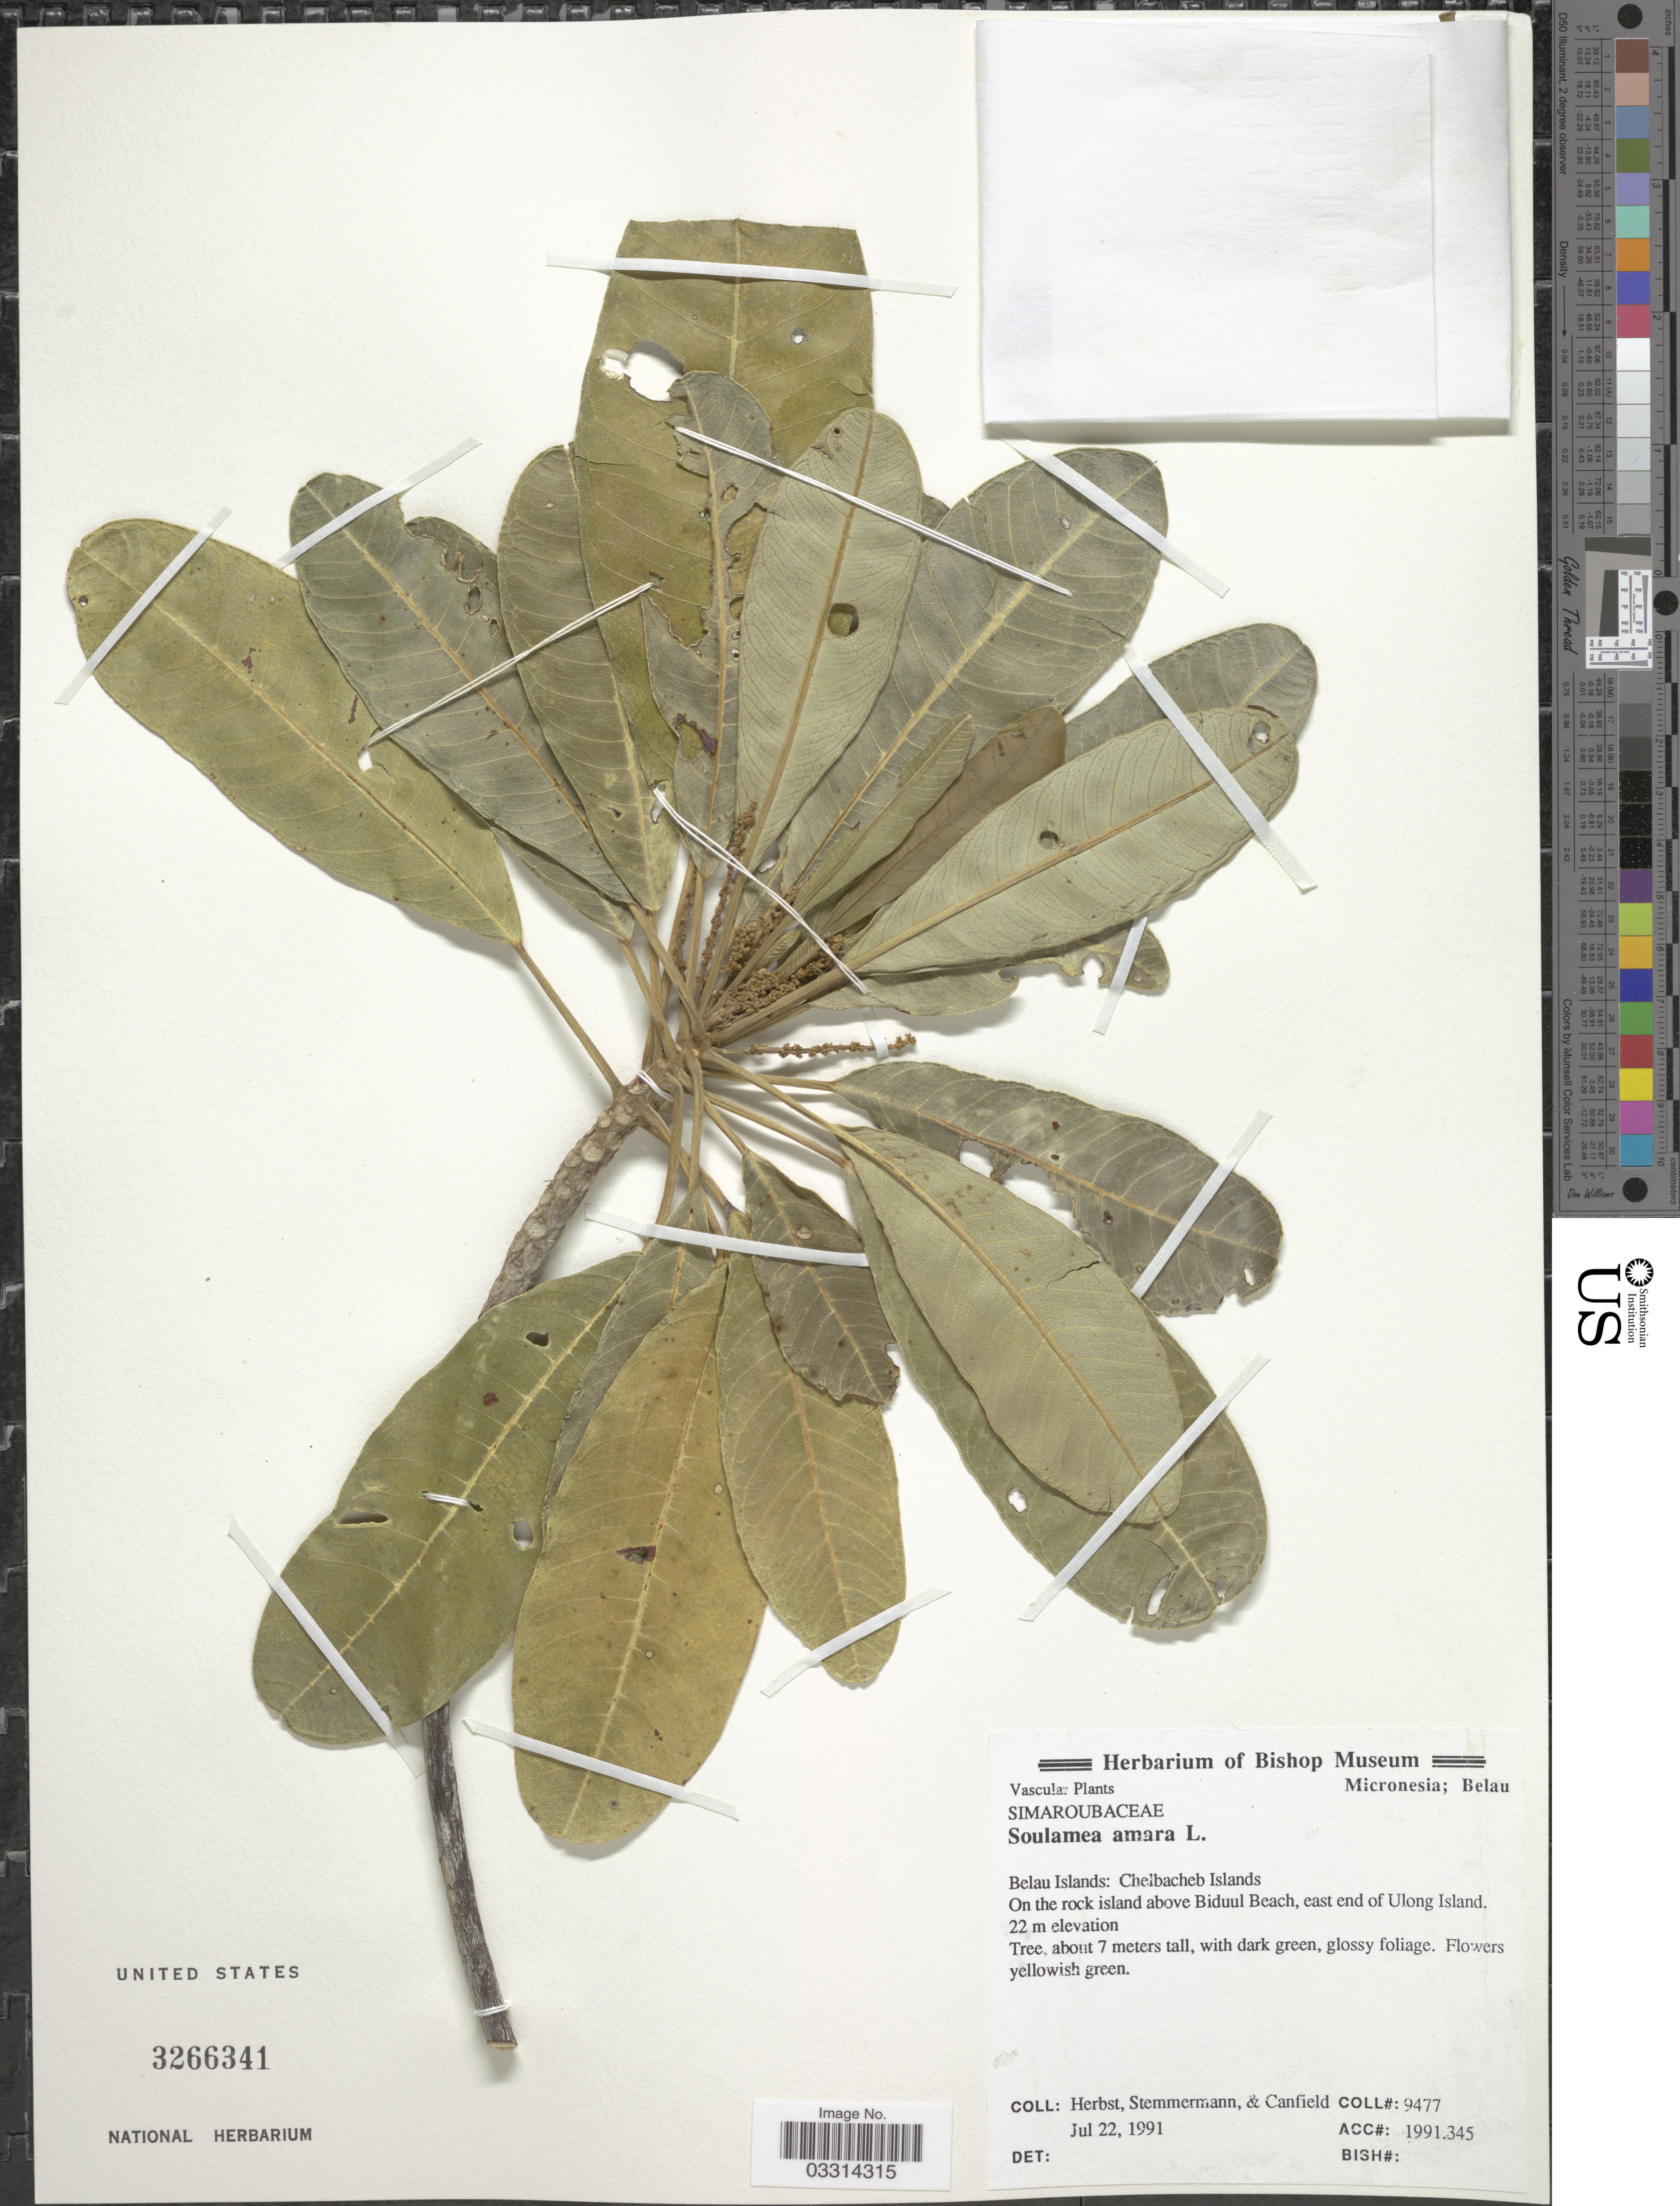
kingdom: Plantae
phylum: Tracheophyta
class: Magnoliopsida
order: Sapindales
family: Simaroubaceae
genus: Soulamea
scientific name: Soulamea amara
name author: Lam.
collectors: -. Herbst, -. Stemmermann & -. Canfield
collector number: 9477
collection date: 1991-07-22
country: Palau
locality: Belau Islands: Chelbacheb Islands. On the rock island above Biduul Beach, east end of Ulong Island.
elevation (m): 22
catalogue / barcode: US 3266341